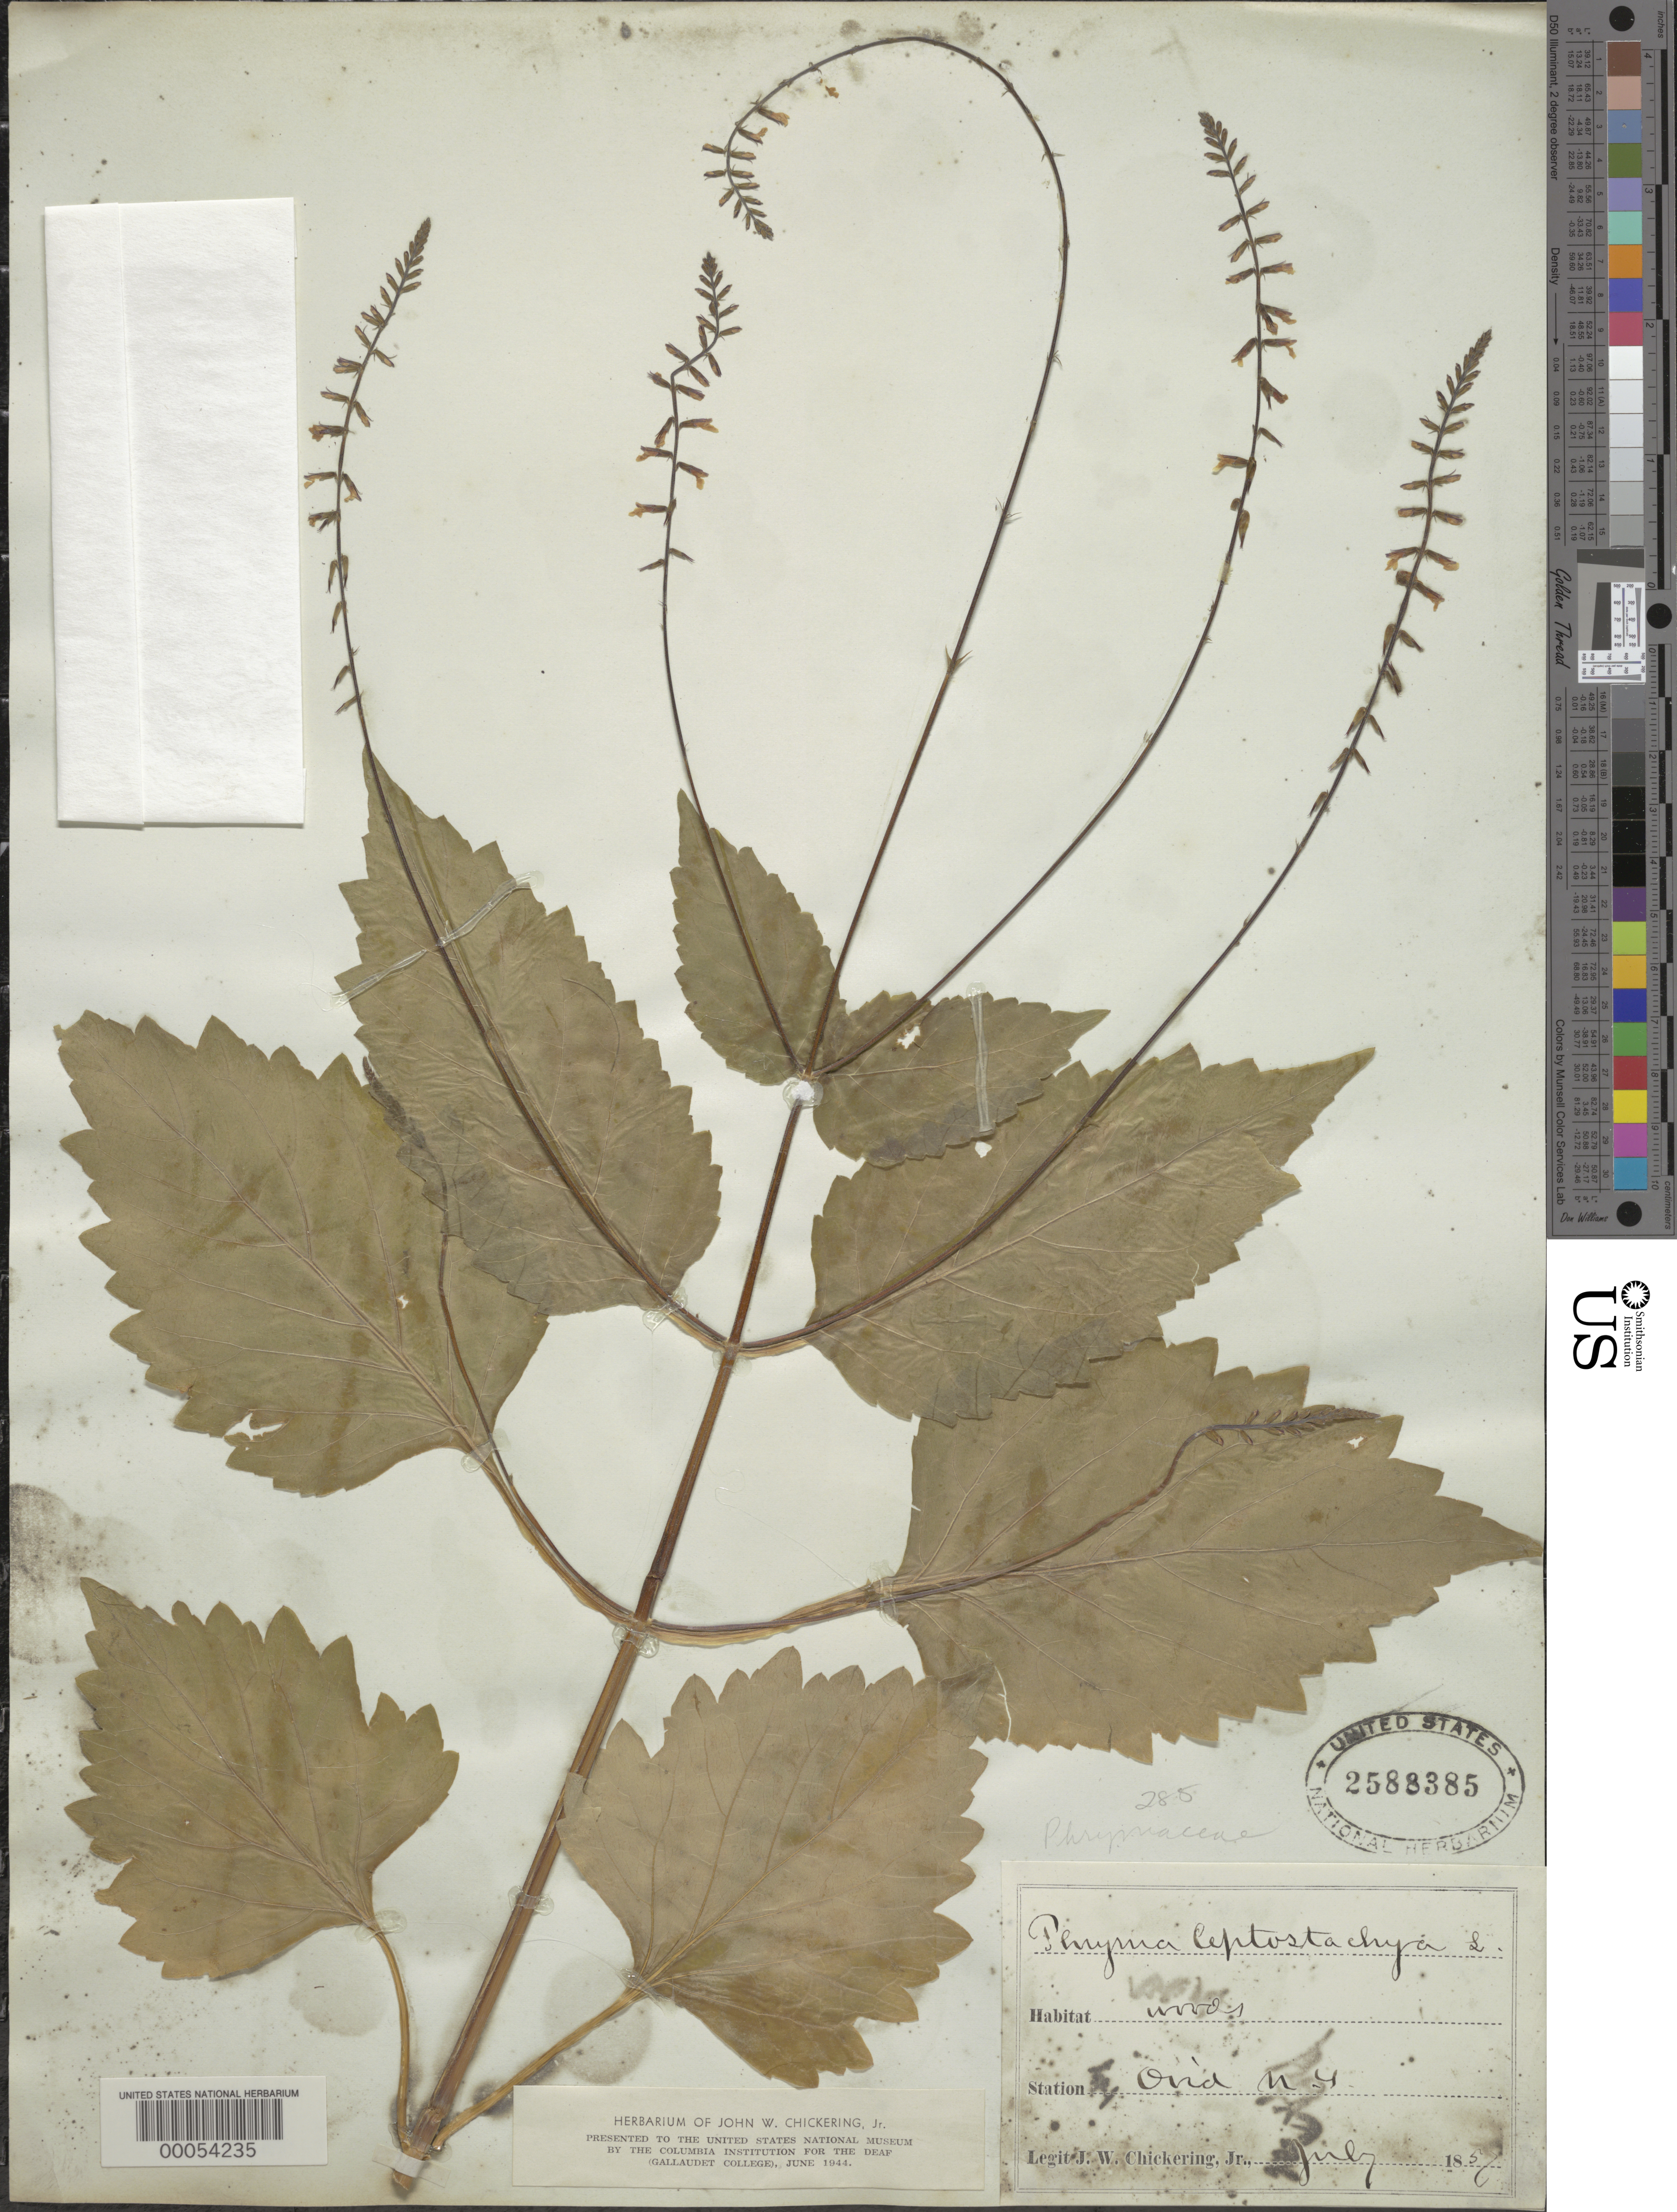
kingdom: Plantae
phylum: Tracheophyta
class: Magnoliopsida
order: Lamiales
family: Phrymaceae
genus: Phryma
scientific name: Phryma leptostachya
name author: L.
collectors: J. W. Chickering Jr.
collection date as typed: Jul 1857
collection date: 1857-07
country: Panama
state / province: Chiriquí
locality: Around San Felix.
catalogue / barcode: US 2588385